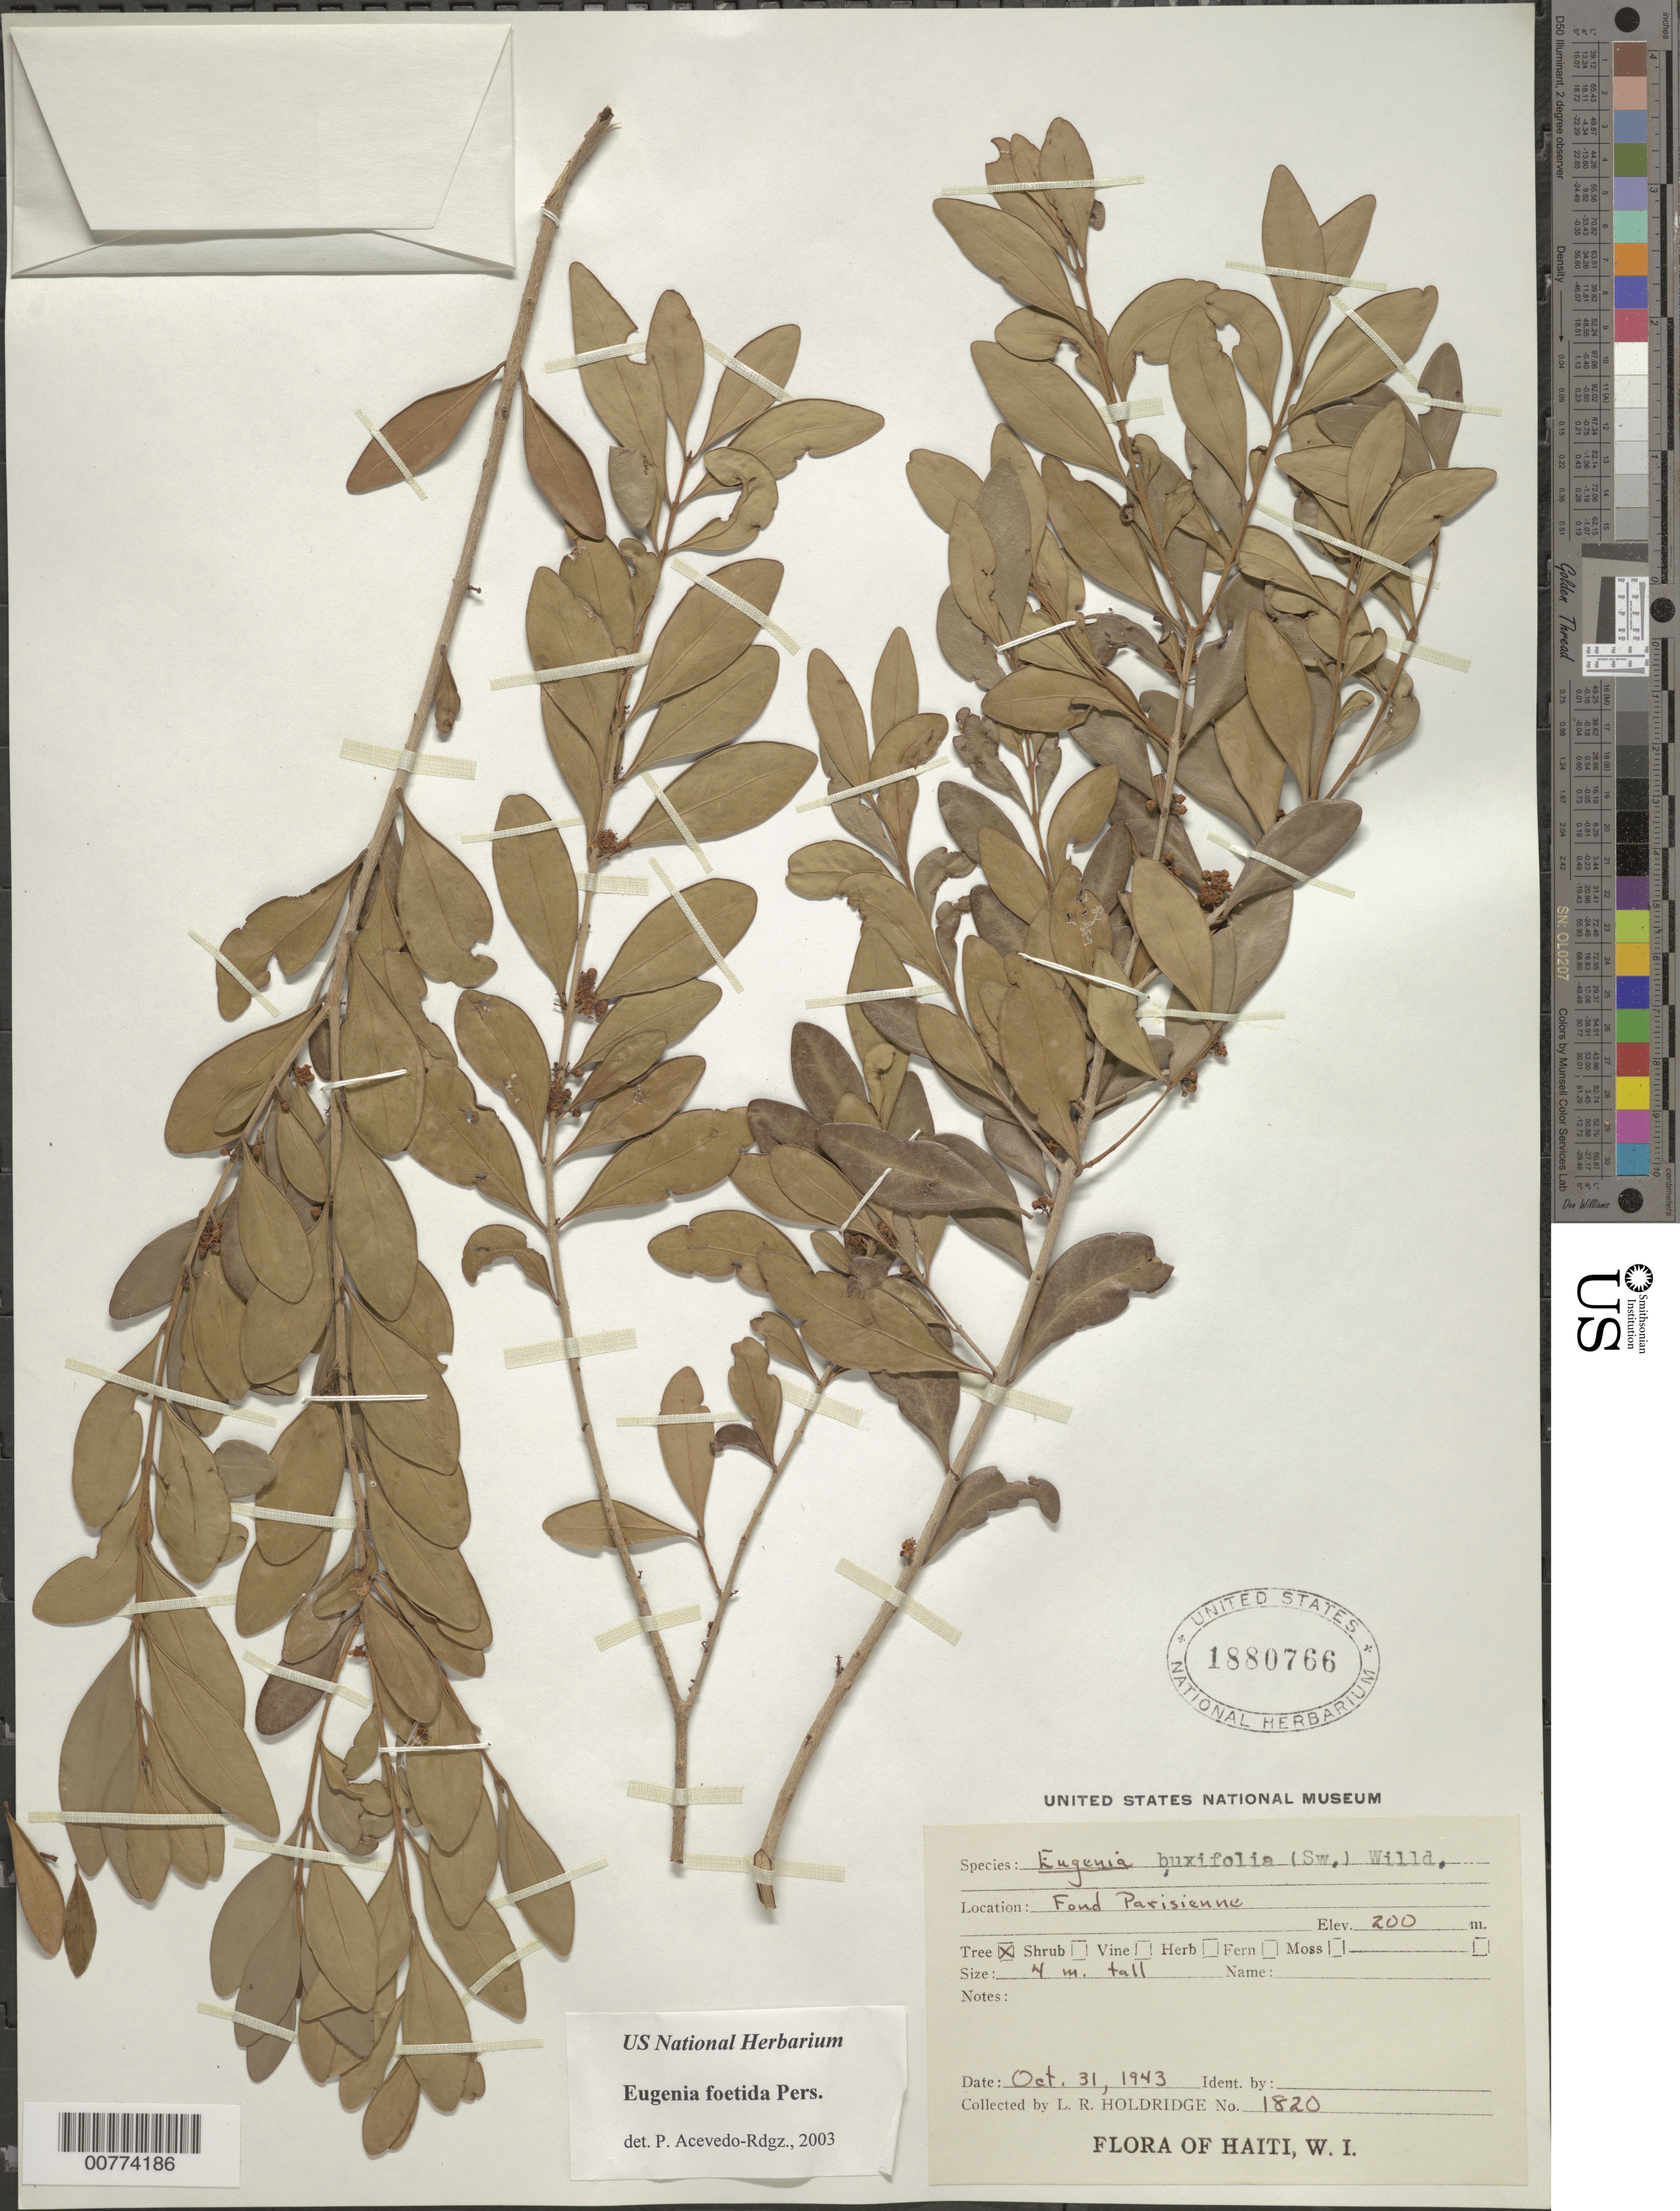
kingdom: Plantae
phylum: Tracheophyta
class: Magnoliopsida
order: Myrtales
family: Myrtaceae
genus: Eugenia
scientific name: Eugenia foetida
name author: Pers.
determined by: Acevedo-Rodríguez, P., (BOT), Smithsonian Institution - National Museum of Natural History (UNITED STATES)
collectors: L. Holdridge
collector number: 1820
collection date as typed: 31 Oct 1943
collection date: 1943-10-31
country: Haiti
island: Hispaniola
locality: Fond Parisienne.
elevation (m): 200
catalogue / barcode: US 1880766